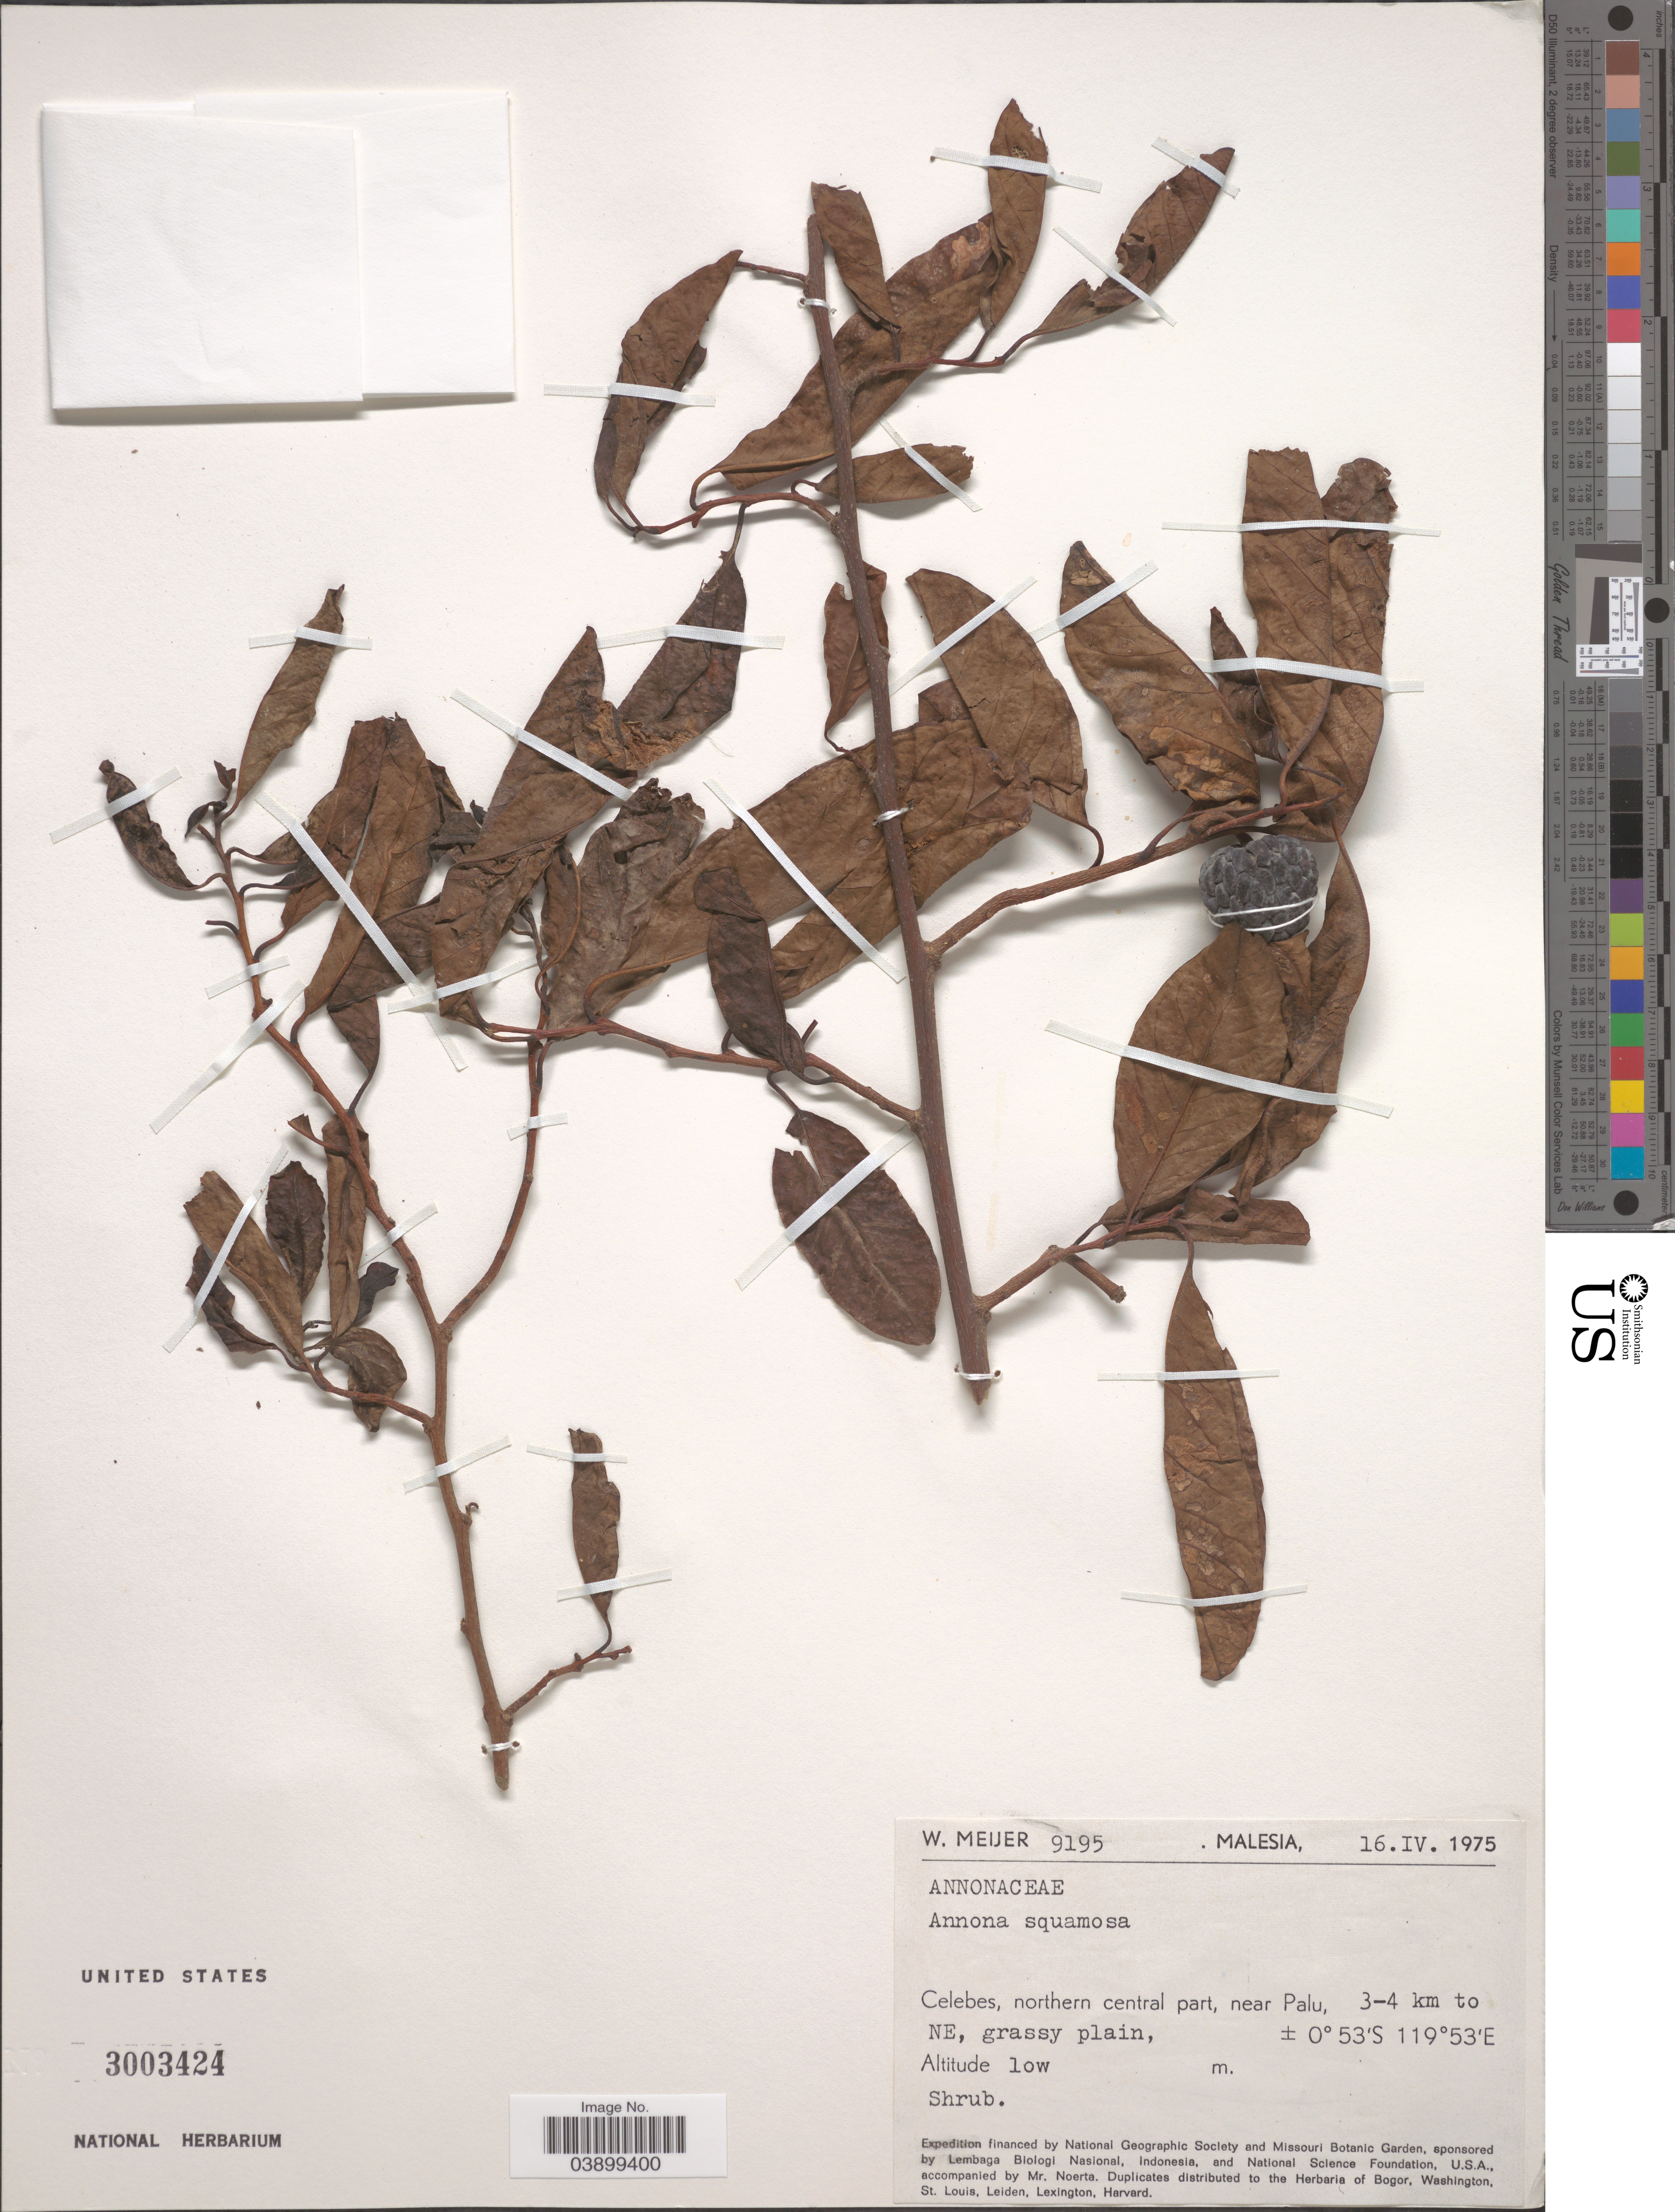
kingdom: Plantae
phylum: Tracheophyta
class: Magnoliopsida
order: Magnoliales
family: Annonaceae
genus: Annona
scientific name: Annona squamosa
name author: L.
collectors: W. Meijer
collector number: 9195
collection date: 1975-04-16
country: Malaysia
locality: Celebes, northern central part, near Palu, 3-4 km to NE, grassy plain.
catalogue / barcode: US 3003424